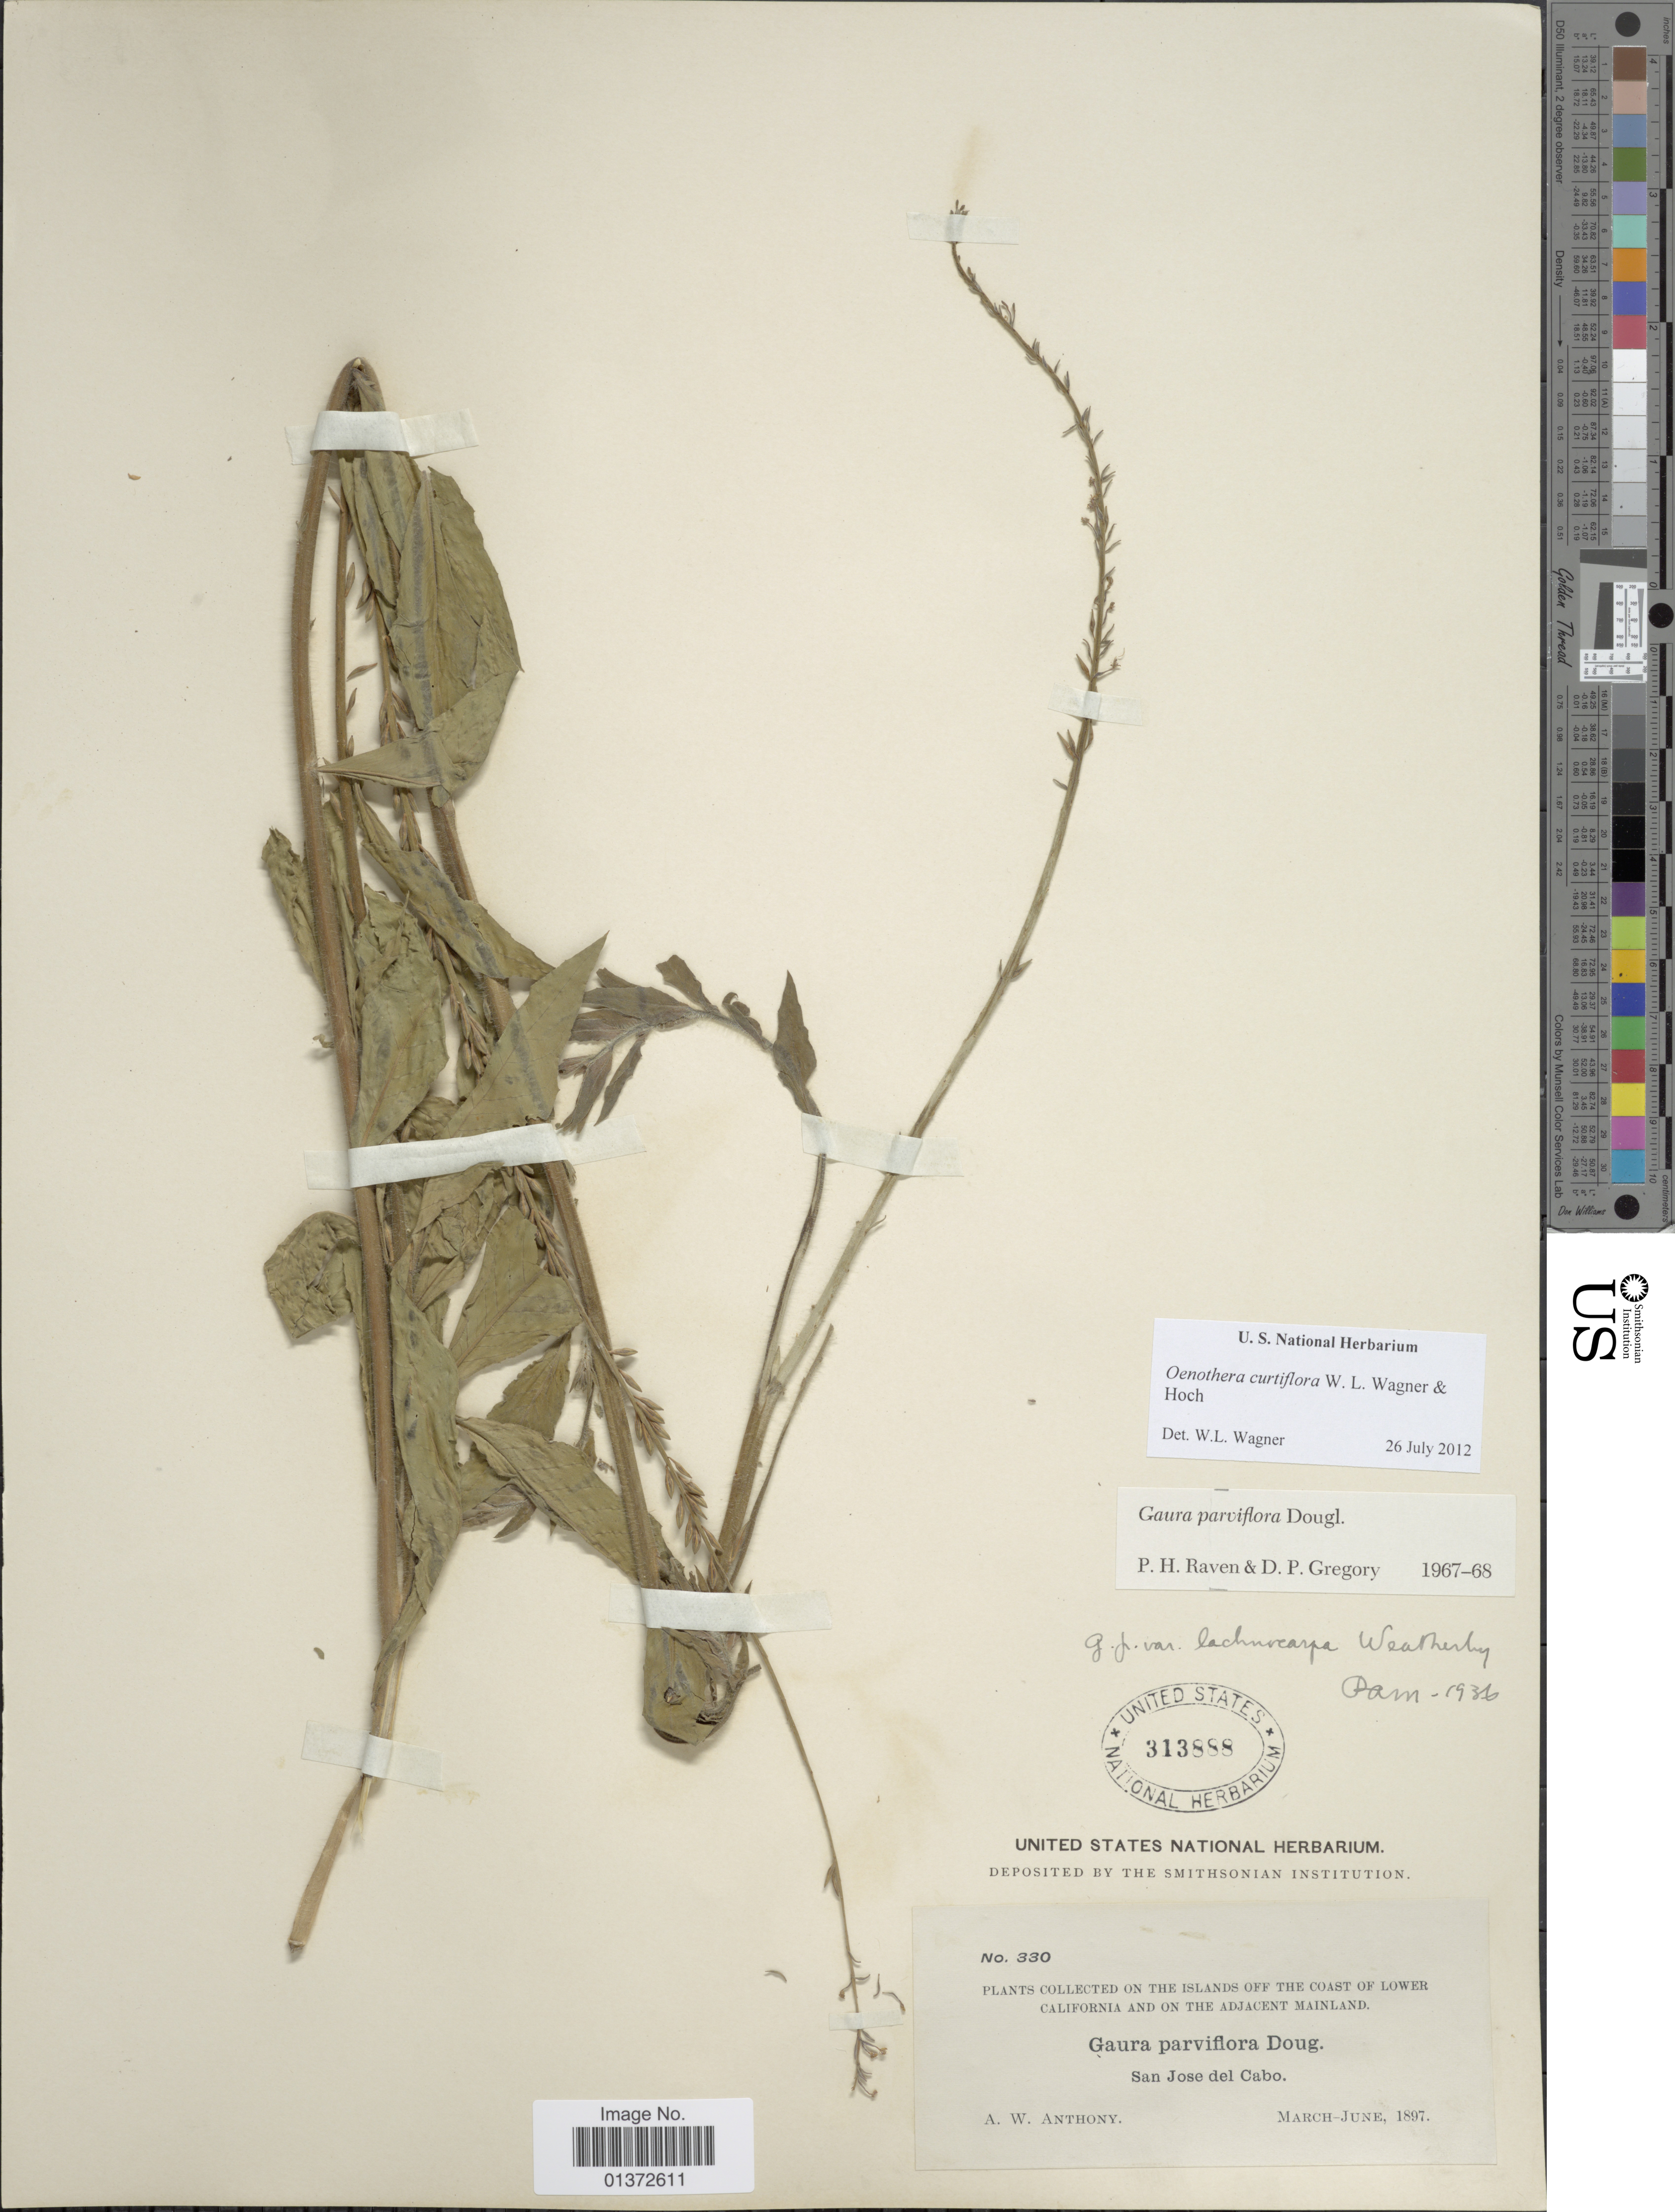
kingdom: Plantae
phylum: Tracheophyta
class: Magnoliopsida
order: Myrtales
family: Onagraceae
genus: Oenothera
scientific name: Oenothera curtiflora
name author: W.L. Wagner & Hoch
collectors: A. W. Anthony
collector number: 330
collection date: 1897-03/1897-06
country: Mexico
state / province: Baja California Sur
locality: Islands off the Coast of Lower California and on the adjacent mainland, San Jose del Cabo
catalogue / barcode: US 313888